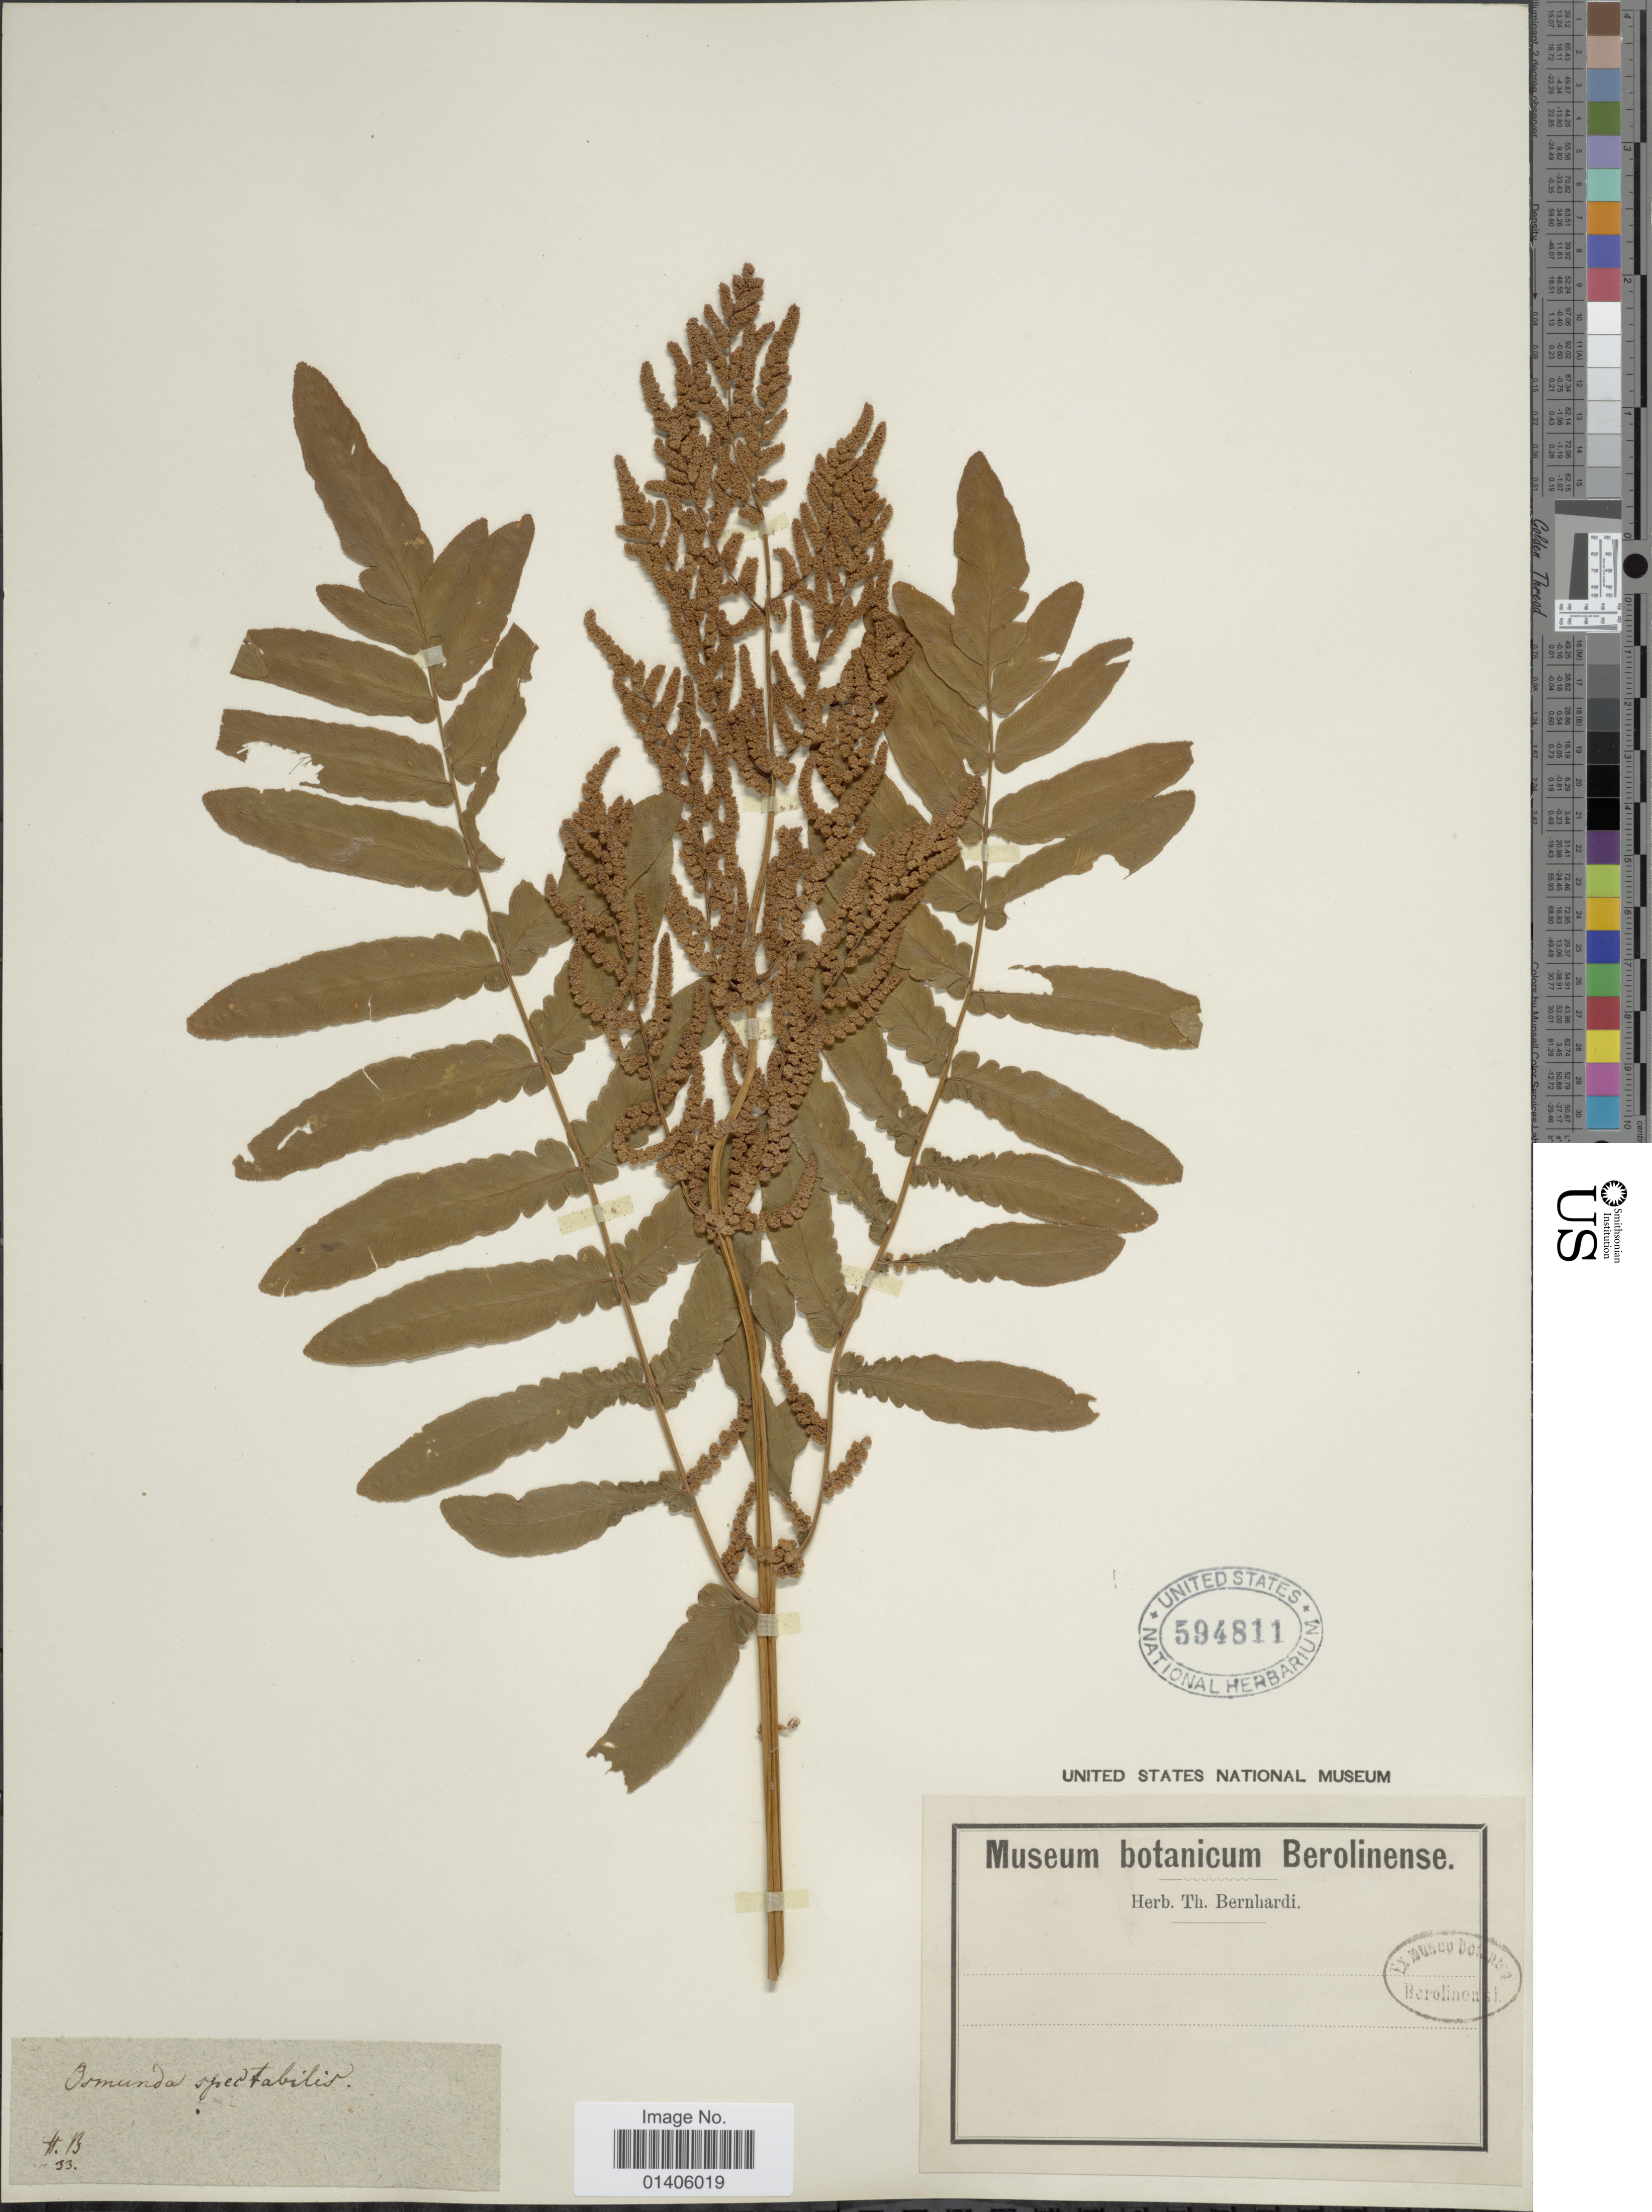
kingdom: Plantae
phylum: Tracheophyta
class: Polypodiopsida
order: Osmundales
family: Osmundaceae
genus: Osmunda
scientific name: Osmunda regalis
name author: L.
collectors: ex herb. Bernhardi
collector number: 33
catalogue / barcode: US 594811